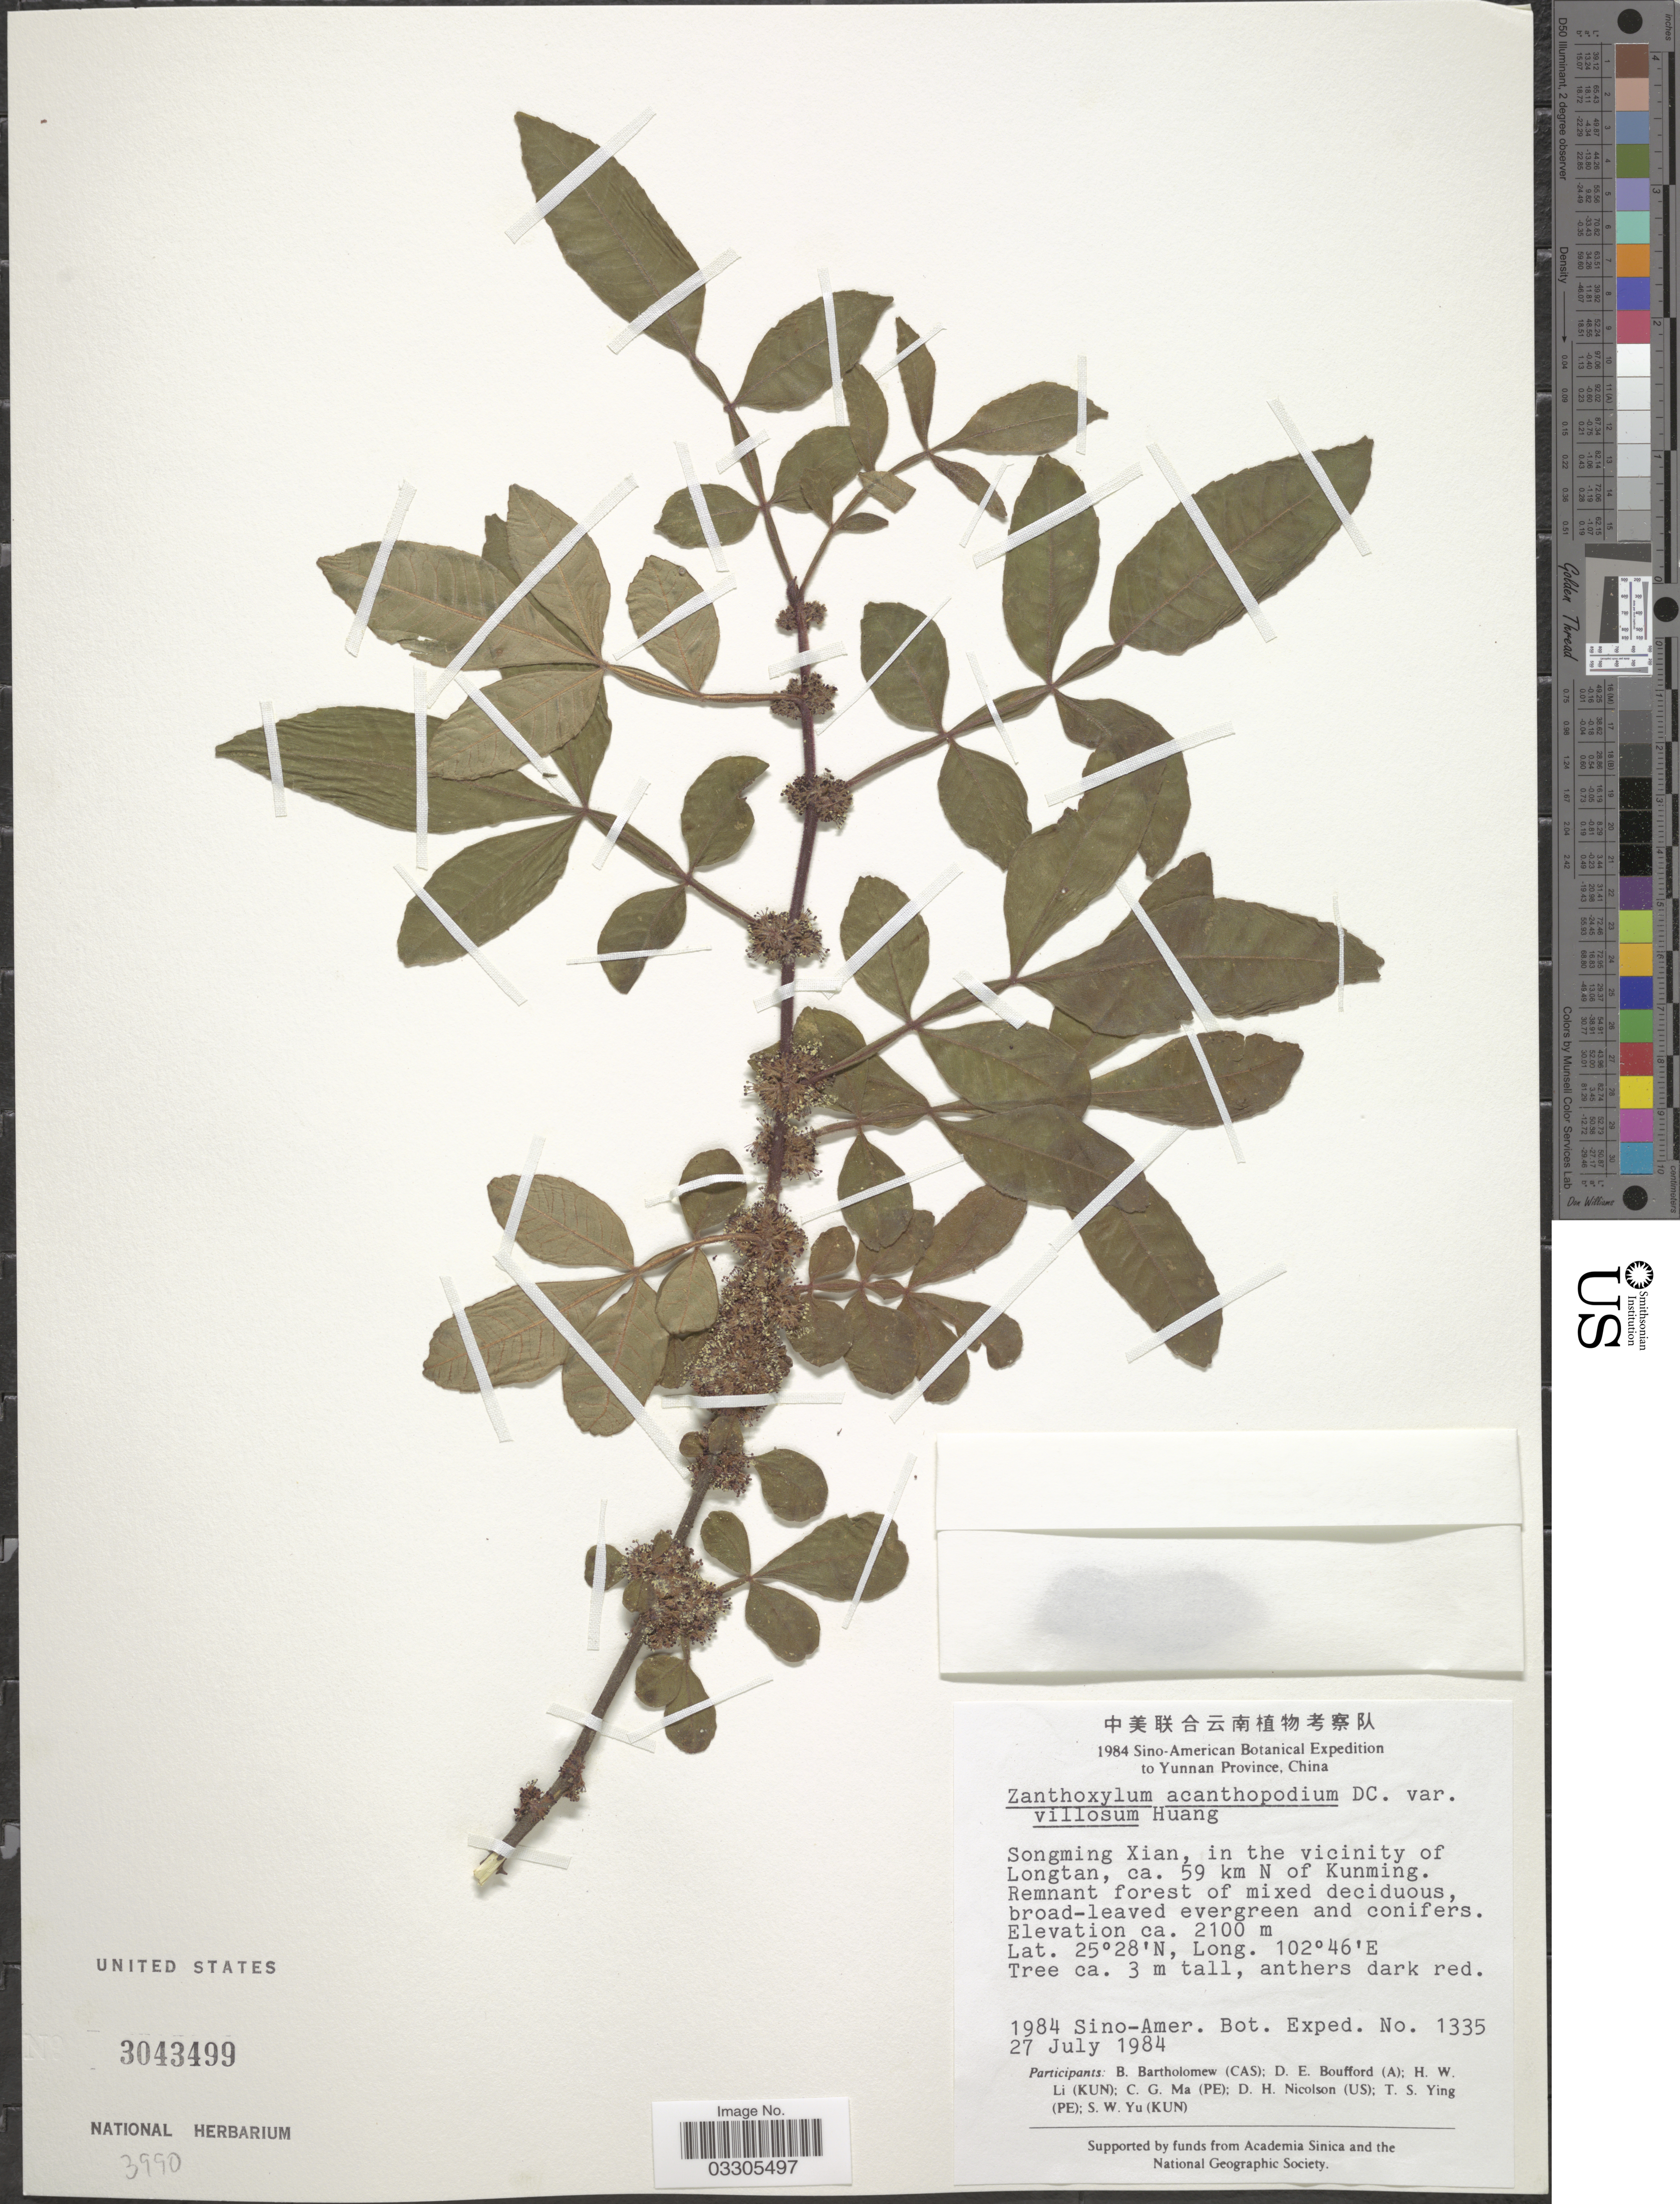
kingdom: Plantae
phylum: Tracheophyta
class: Magnoliopsida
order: Sapindales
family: Rutaceae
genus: Zanthoxylum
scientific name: Zanthoxylum acanthopodium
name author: DC.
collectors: Sino-Amer. Bot. Exped. 1984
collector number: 1335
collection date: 1984-07-27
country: China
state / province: Yunnan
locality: Songming Xian, in the vicinity of Longtan, ca. 59 km N of Kunming.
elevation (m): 2100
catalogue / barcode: US 3043499